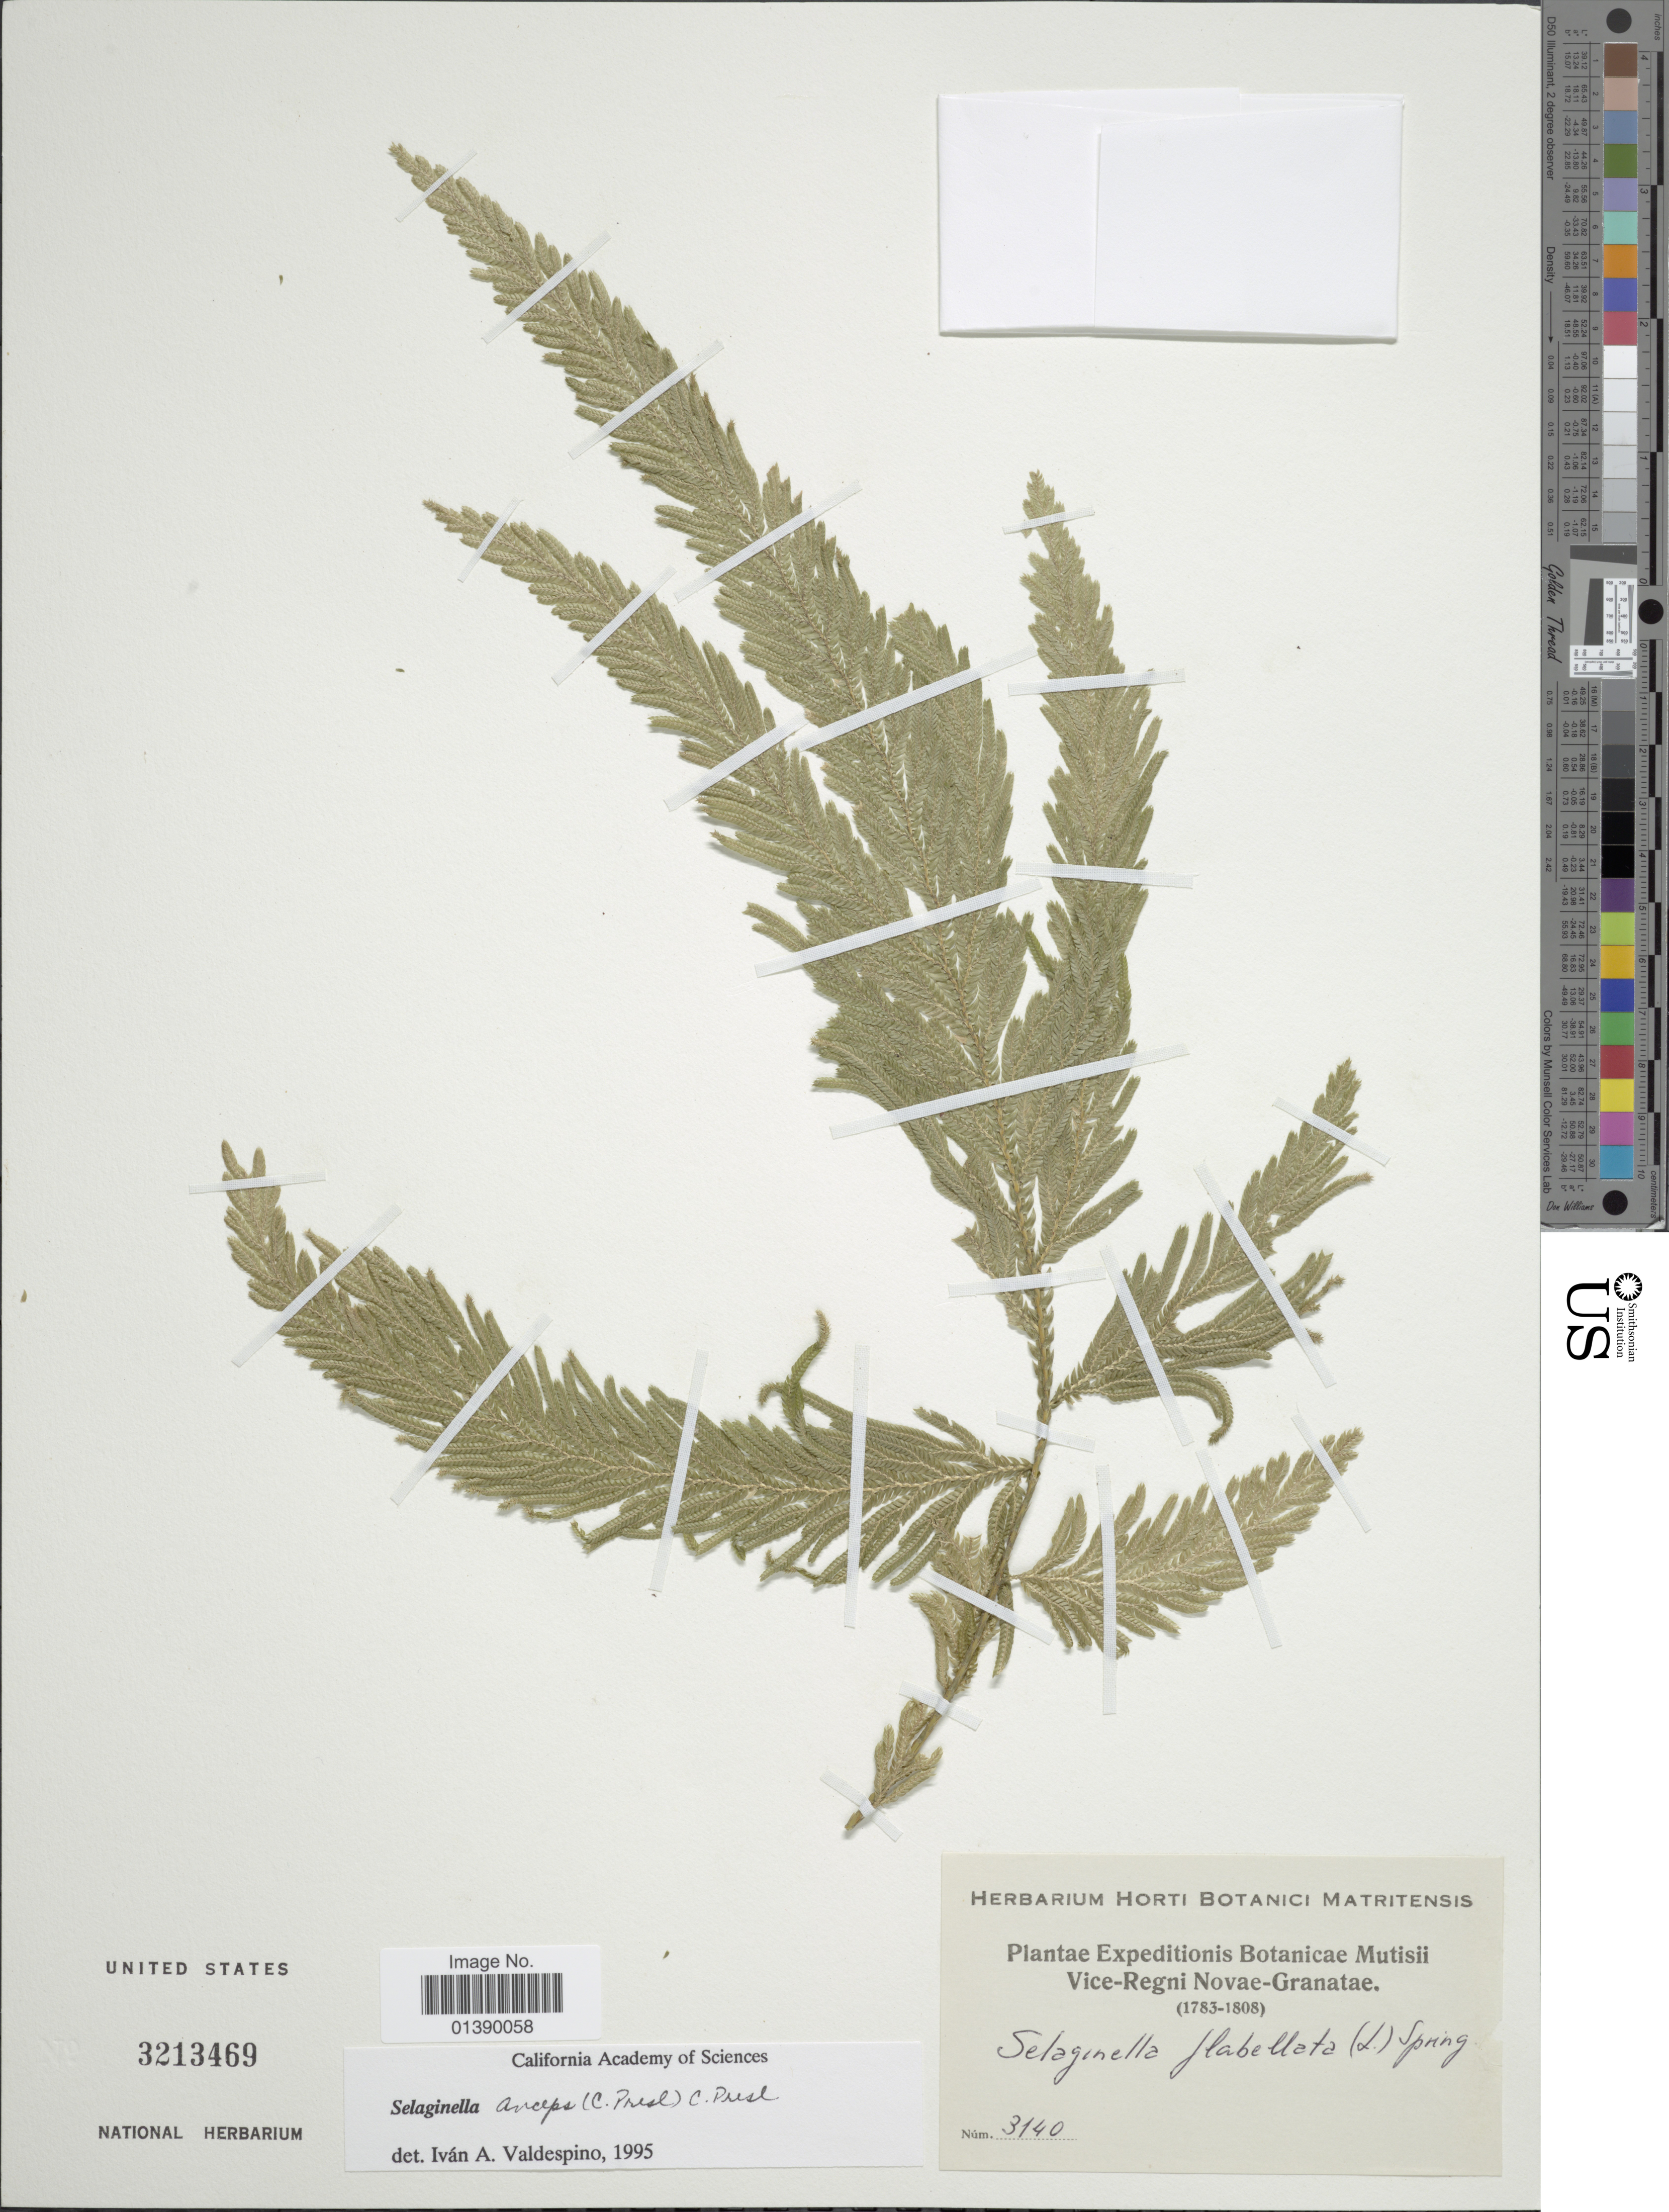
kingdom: Plantae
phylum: Tracheophyta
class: Lycopodiopsida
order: Selaginellales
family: Selaginellaceae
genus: Selaginella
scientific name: Selaginella anceps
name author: (C. Presl)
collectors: Herbarium Horti Botanici Matritensis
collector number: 3140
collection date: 1783/1808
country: Colombia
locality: Vice-regni Novae-Granatae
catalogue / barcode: US 3213469